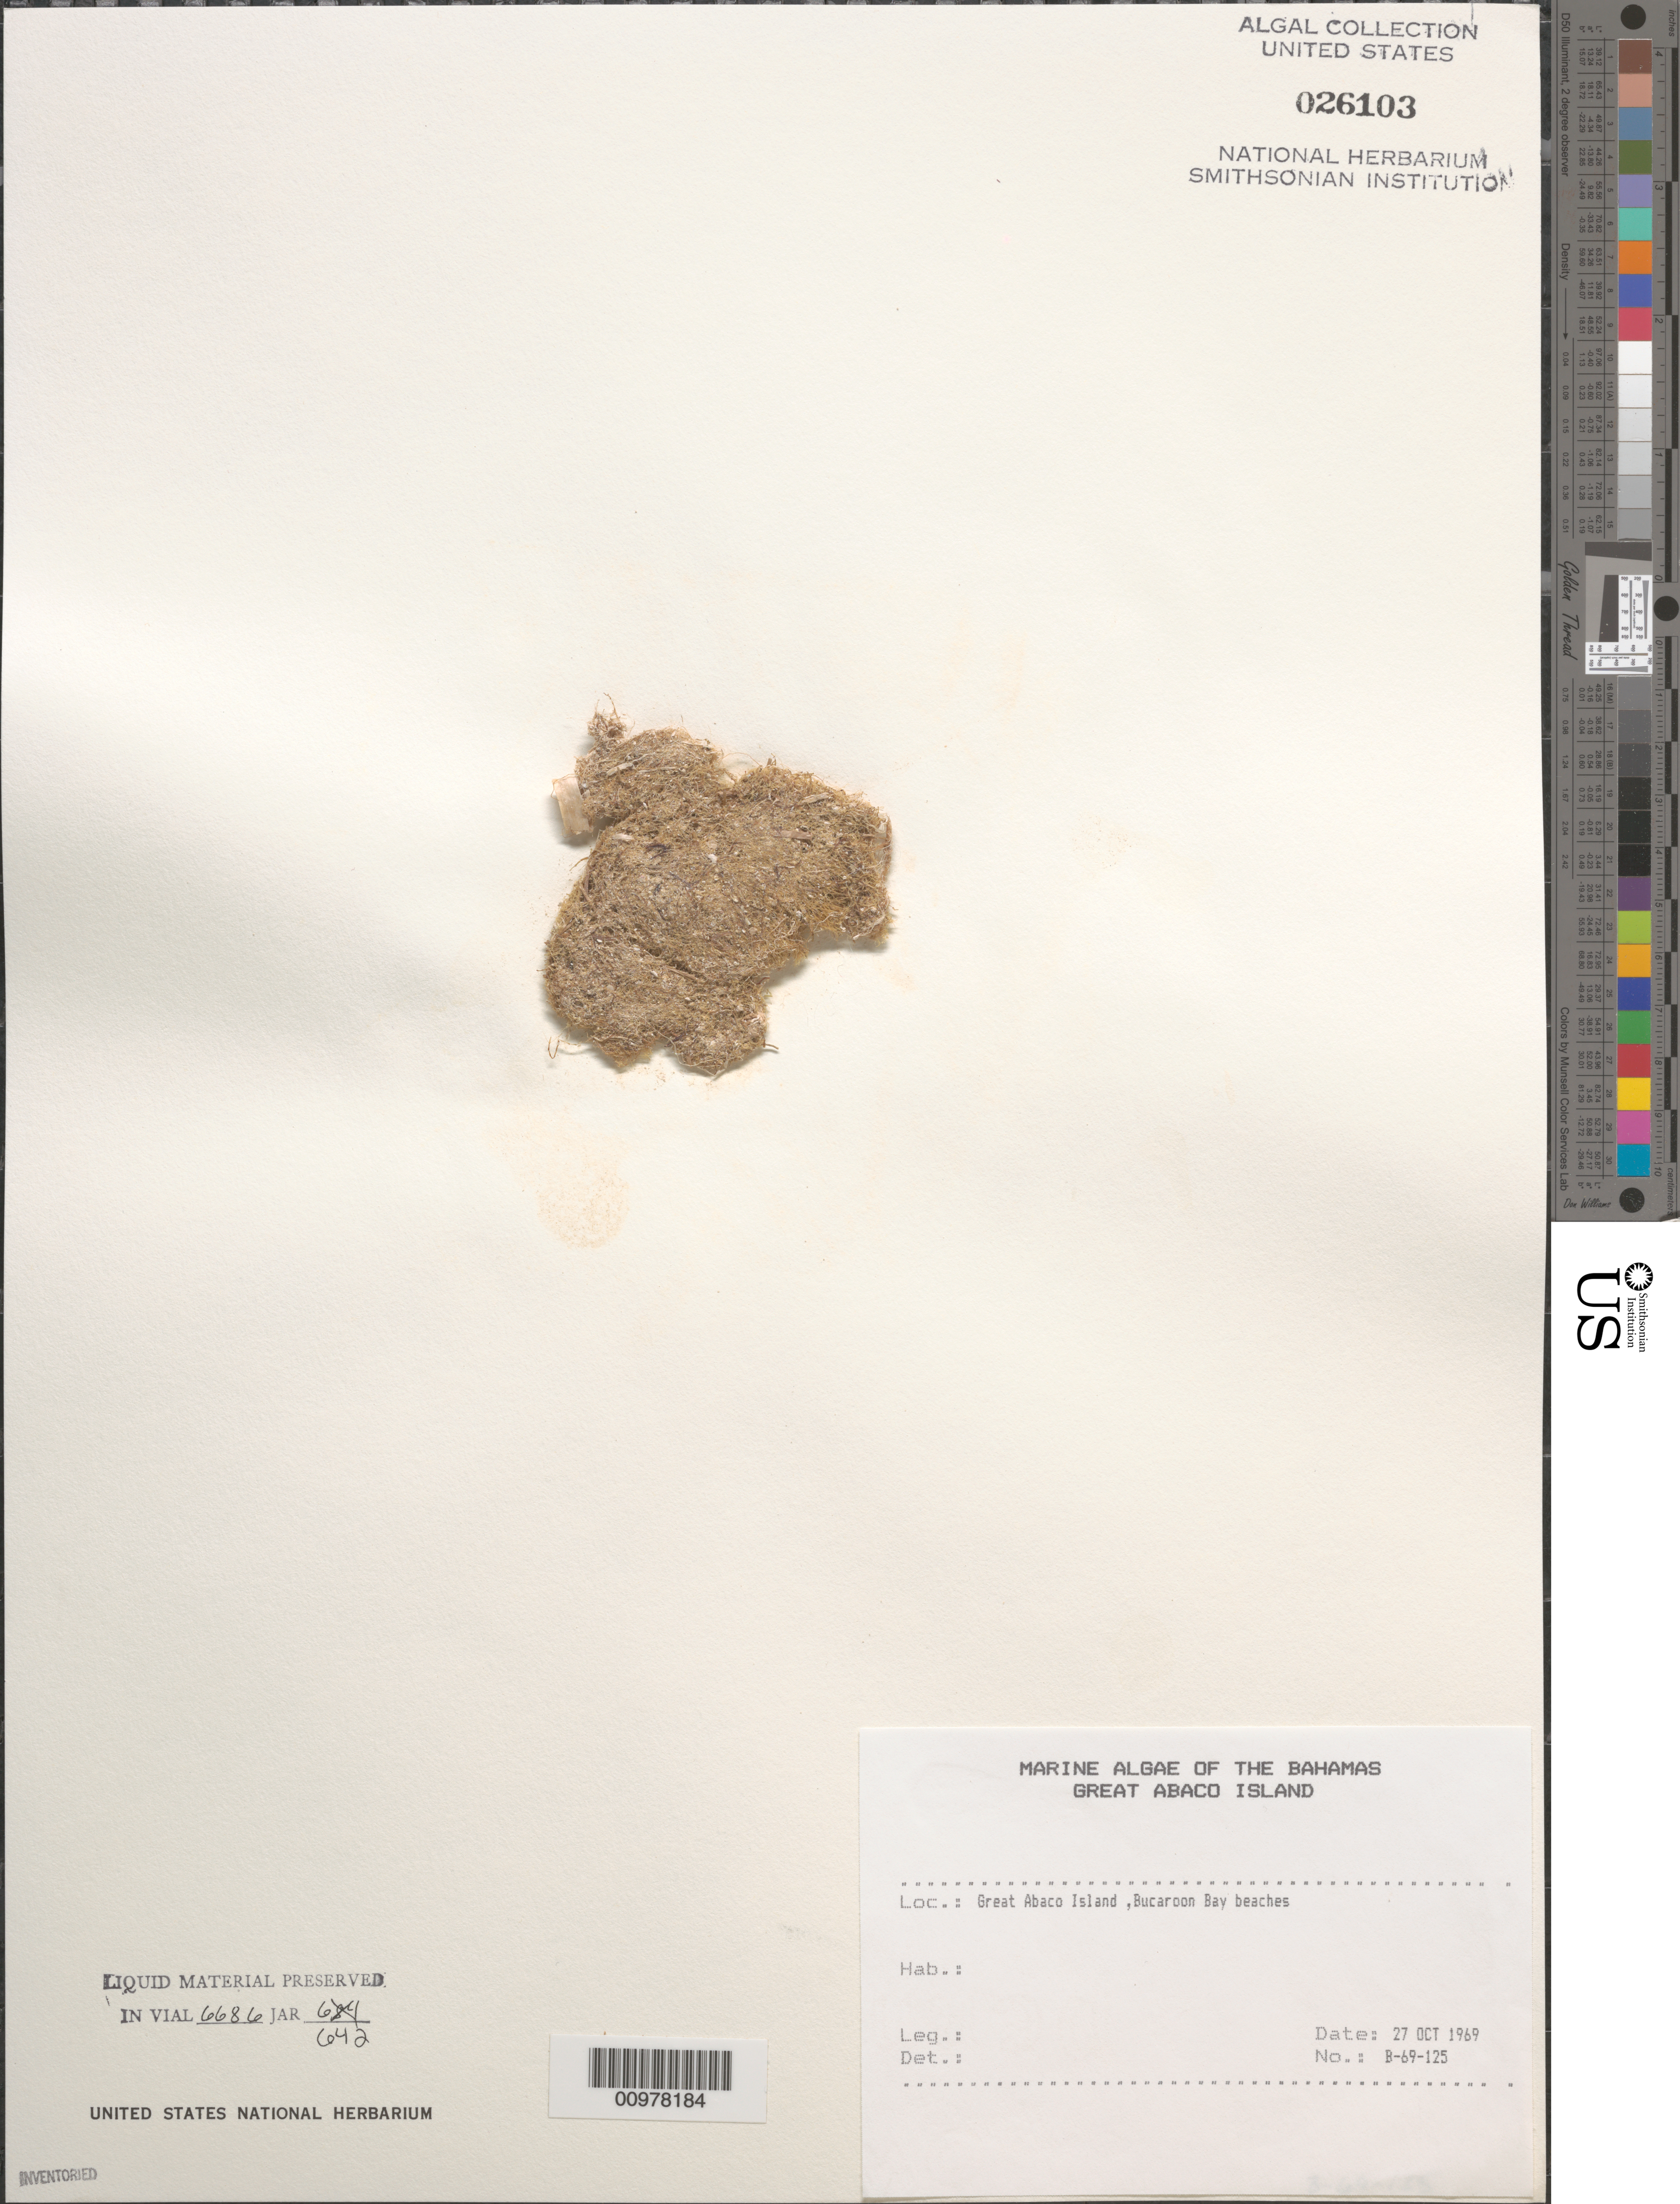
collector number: B-69-125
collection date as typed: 27 Oct 1969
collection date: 1969-10-27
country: Bahamas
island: Great Abaco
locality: Buckaroon Bay beaches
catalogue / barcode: US 26103